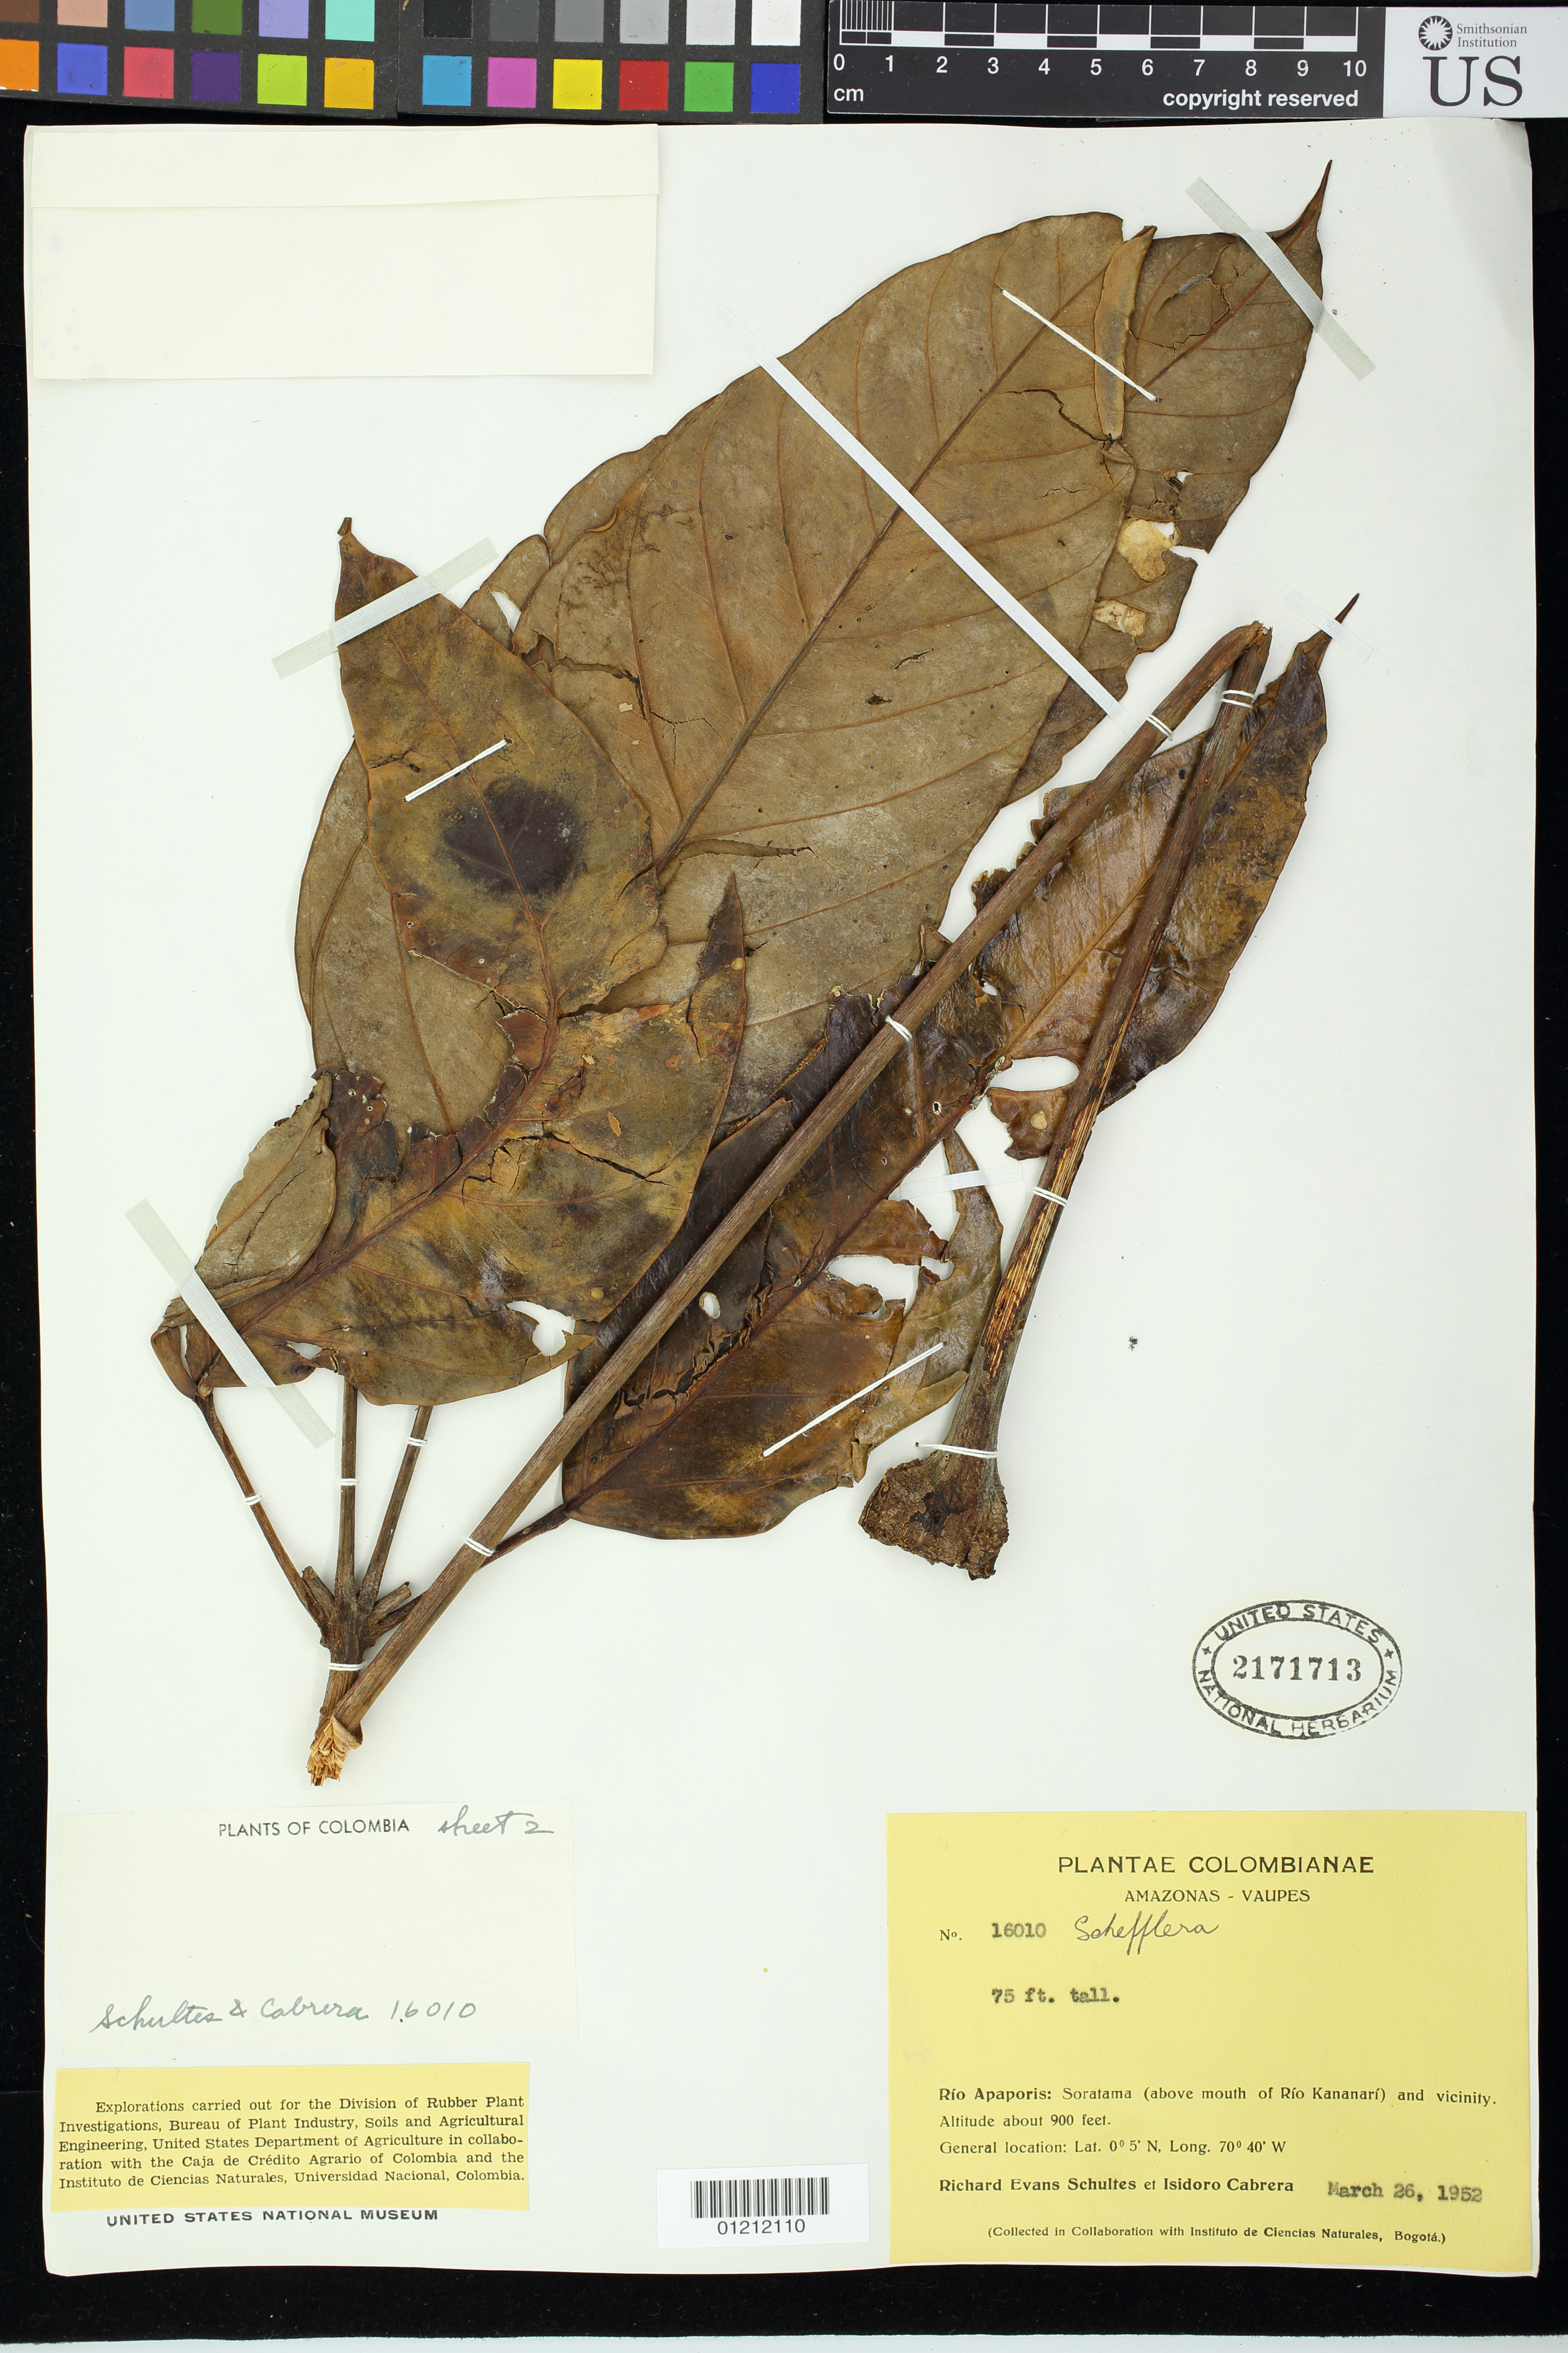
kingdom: Plantae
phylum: Tracheophyta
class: Magnoliopsida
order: Apiales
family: Araliaceae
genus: Schefflera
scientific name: Schefflera sp.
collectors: R. E. Schultes & I. Cabrera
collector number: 16010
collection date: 1952-03-26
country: Colombia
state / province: Amazônas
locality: Rio Apaporis: Sorotama (above mouth of Rio Kananari) and vicinity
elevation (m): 274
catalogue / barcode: US 2171713